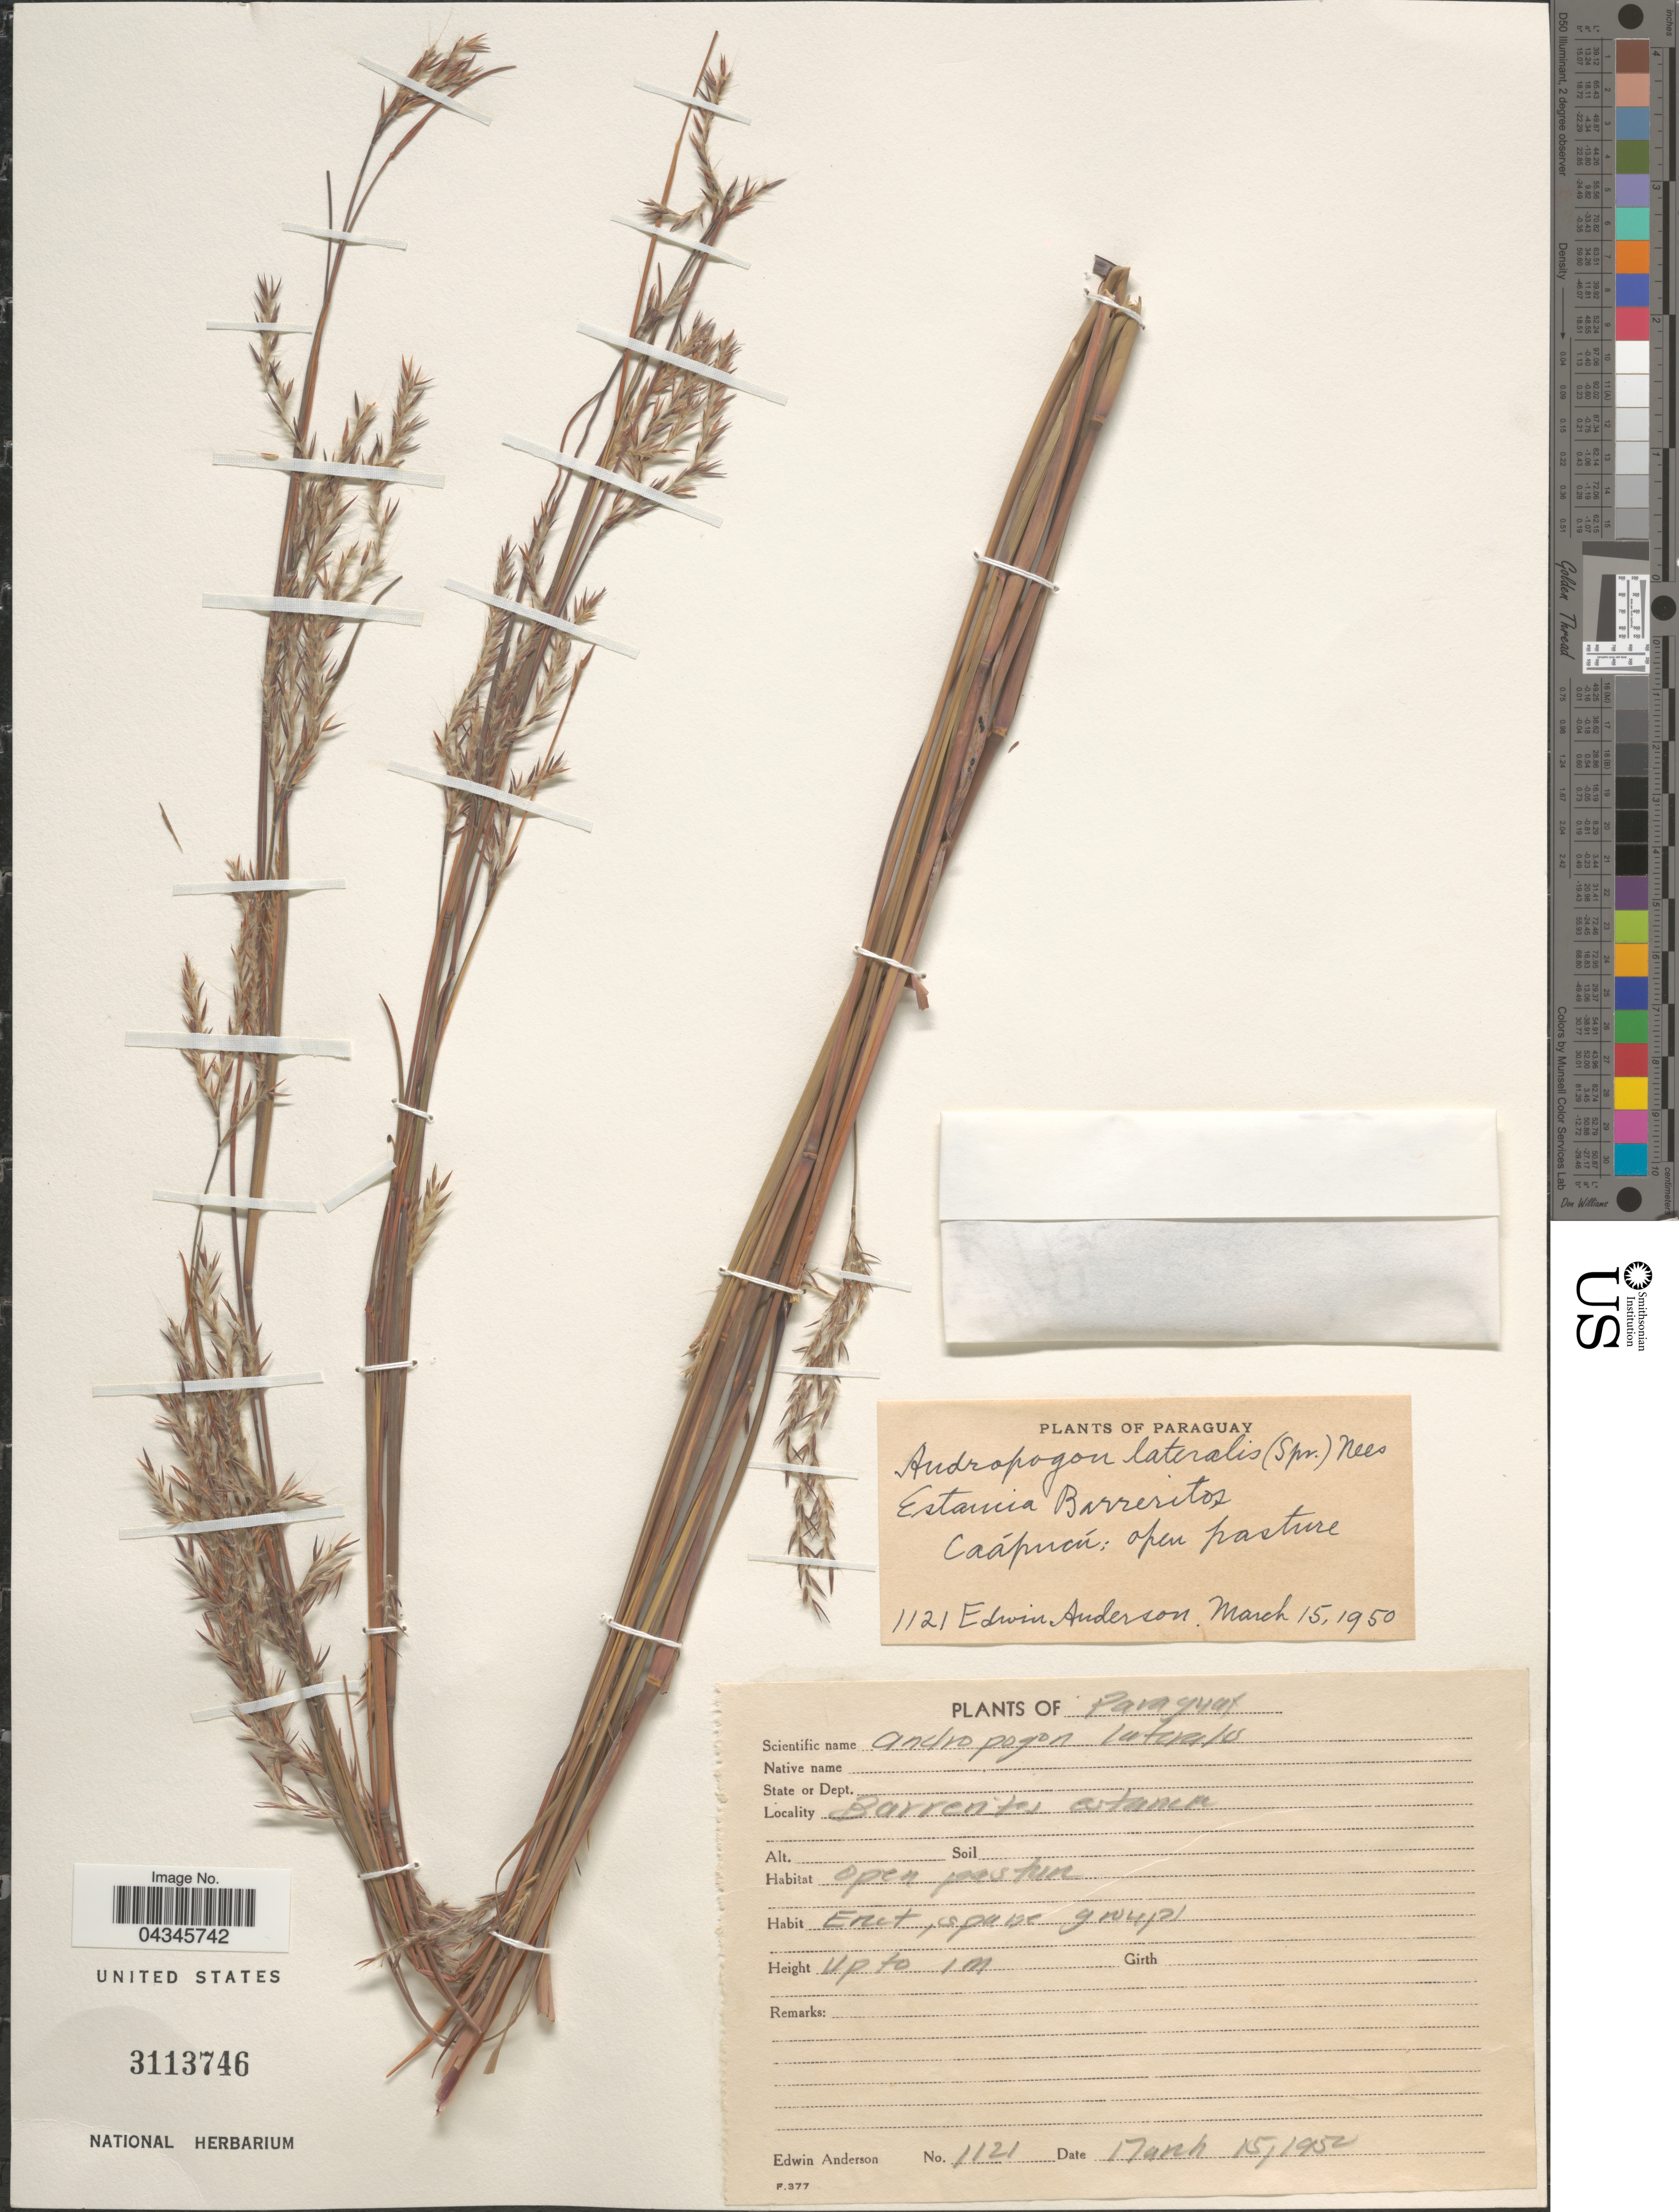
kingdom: Plantae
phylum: Tracheophyta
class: Liliopsida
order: Poales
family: Poaceae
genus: Andropogon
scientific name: Andropogon lateralis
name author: Nees in Mart.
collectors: E. Anderson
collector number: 1121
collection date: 1952-03-15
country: Paraguay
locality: Estancia Barreritos. Caápucú: open pasture.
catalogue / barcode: US 3113746